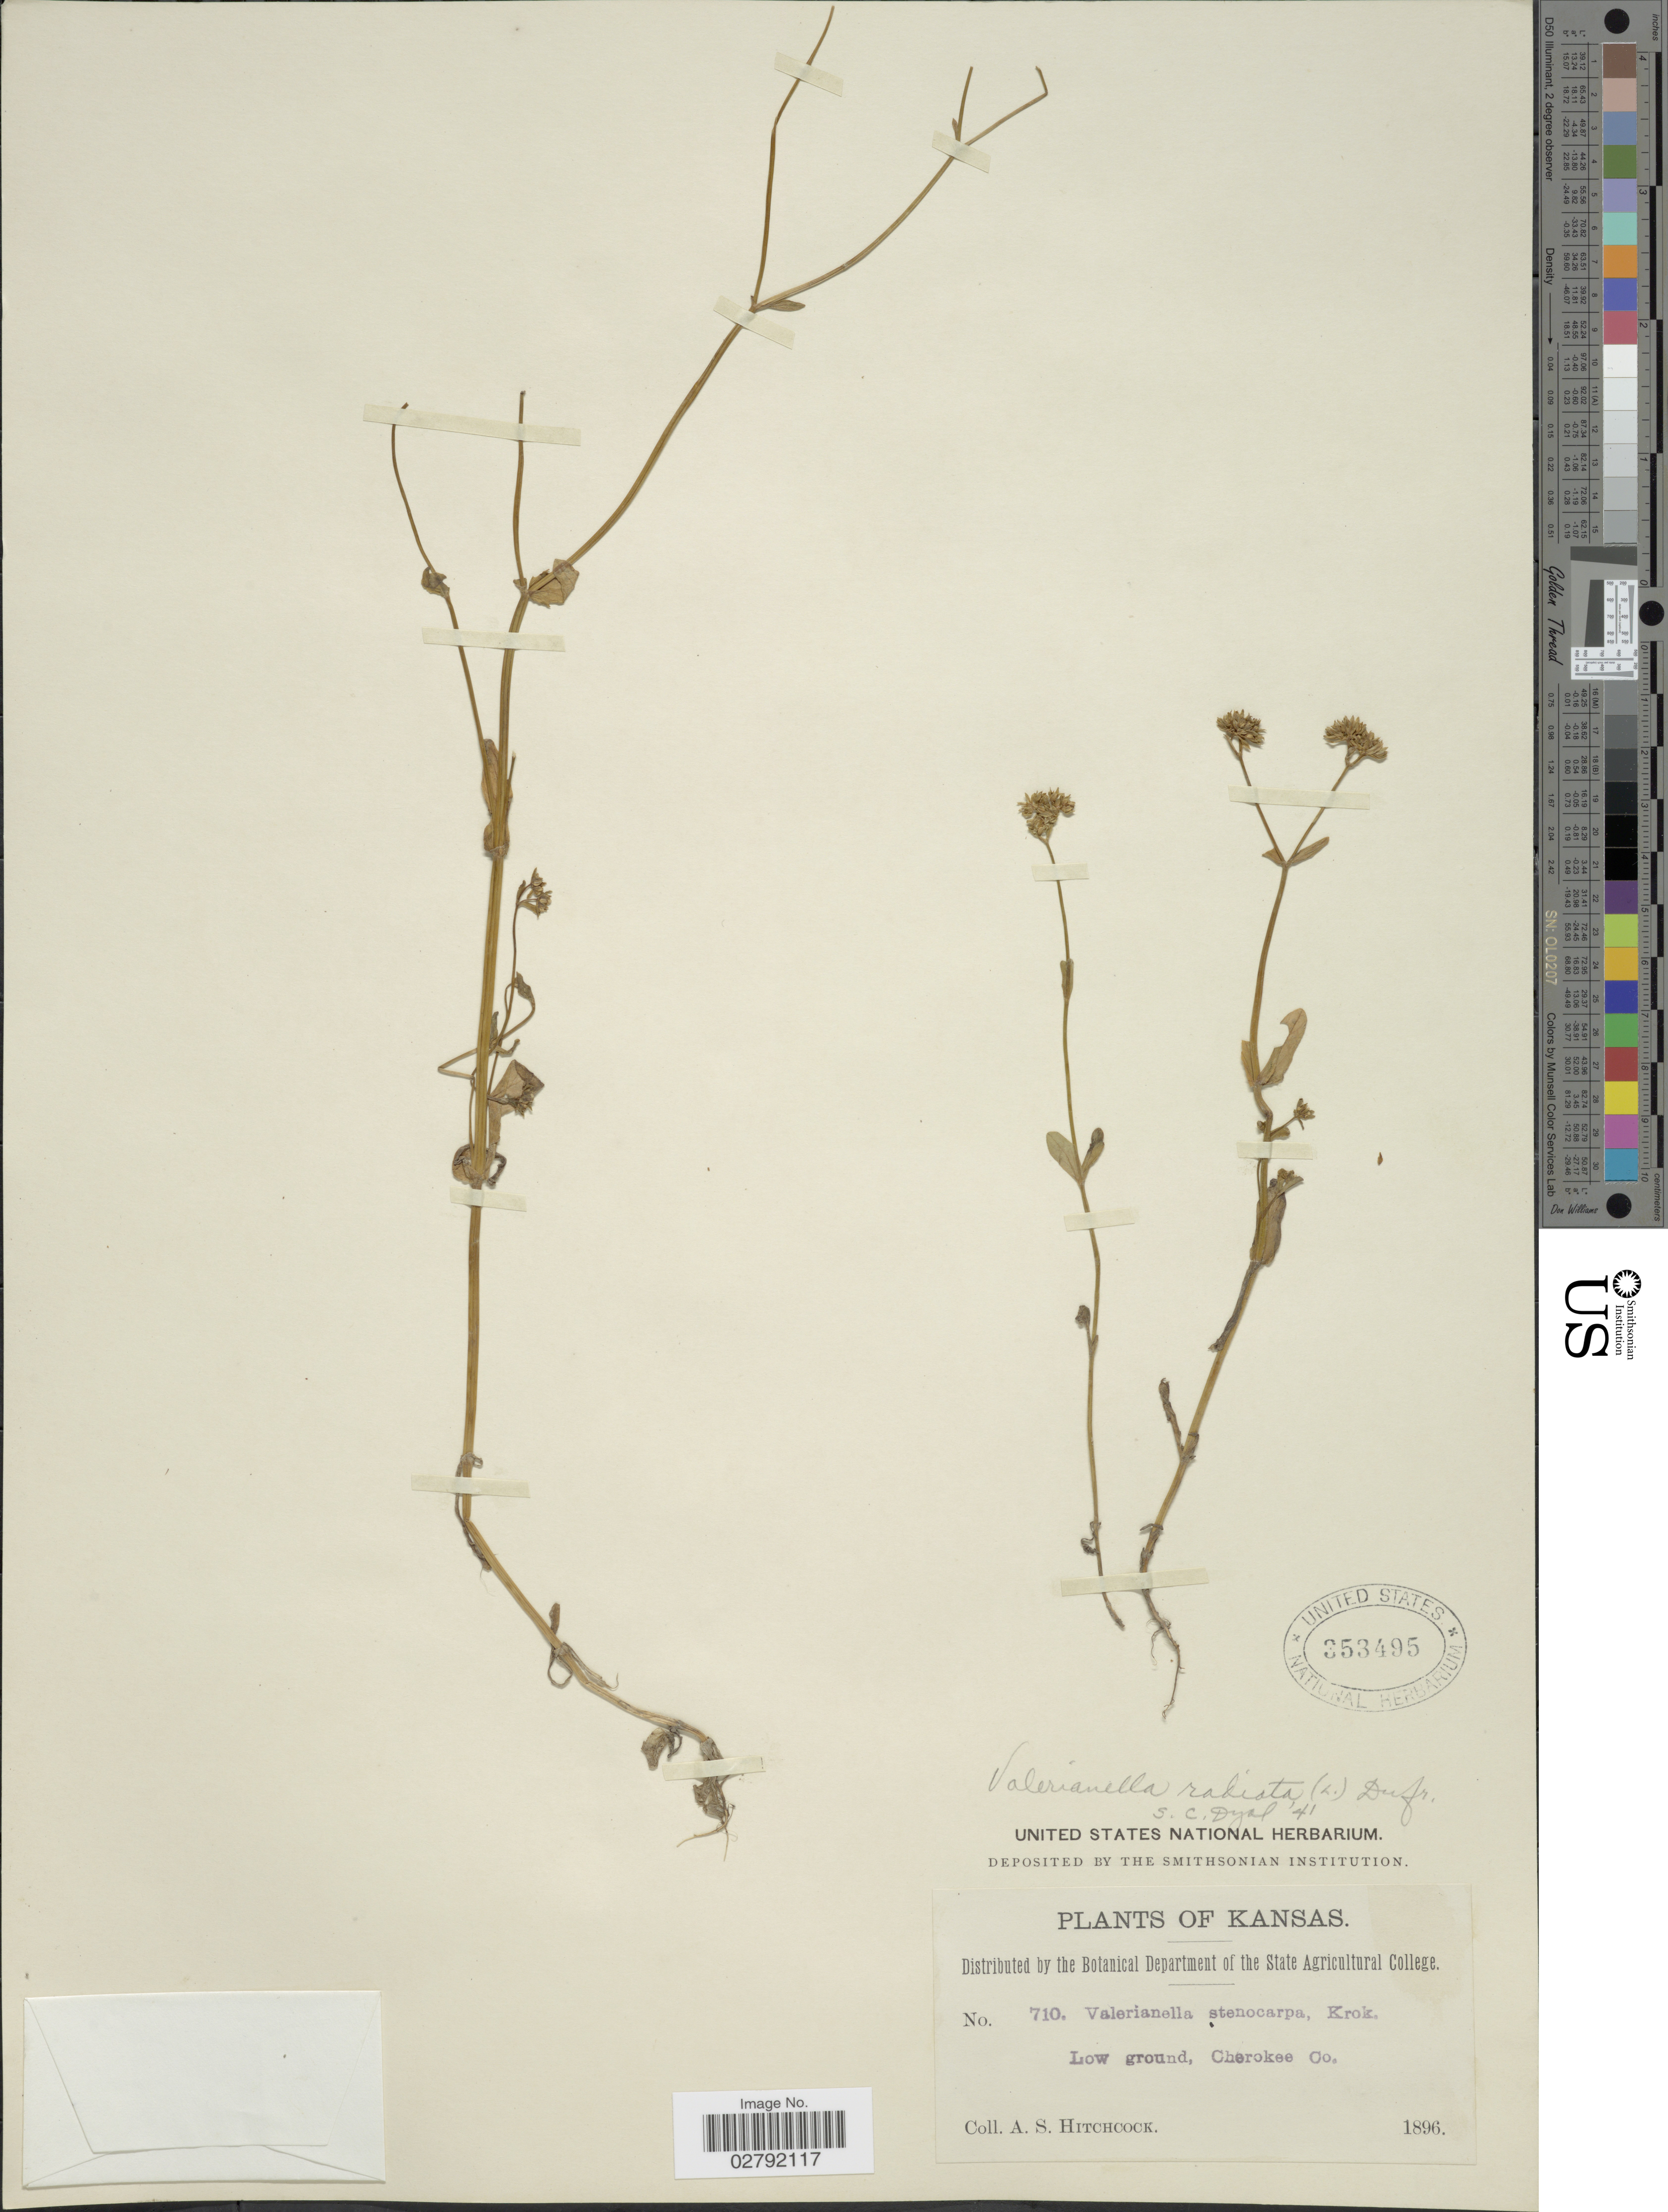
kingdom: Plantae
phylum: Tracheophyta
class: Magnoliopsida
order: Dipsacales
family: Caprifoliaceae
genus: Valerianella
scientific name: Valerianella radiata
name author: (L.) Dufr.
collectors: A. S. Hitchcock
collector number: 710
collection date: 1896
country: United States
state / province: Kansas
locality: Cherokee Co.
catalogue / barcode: US 353495